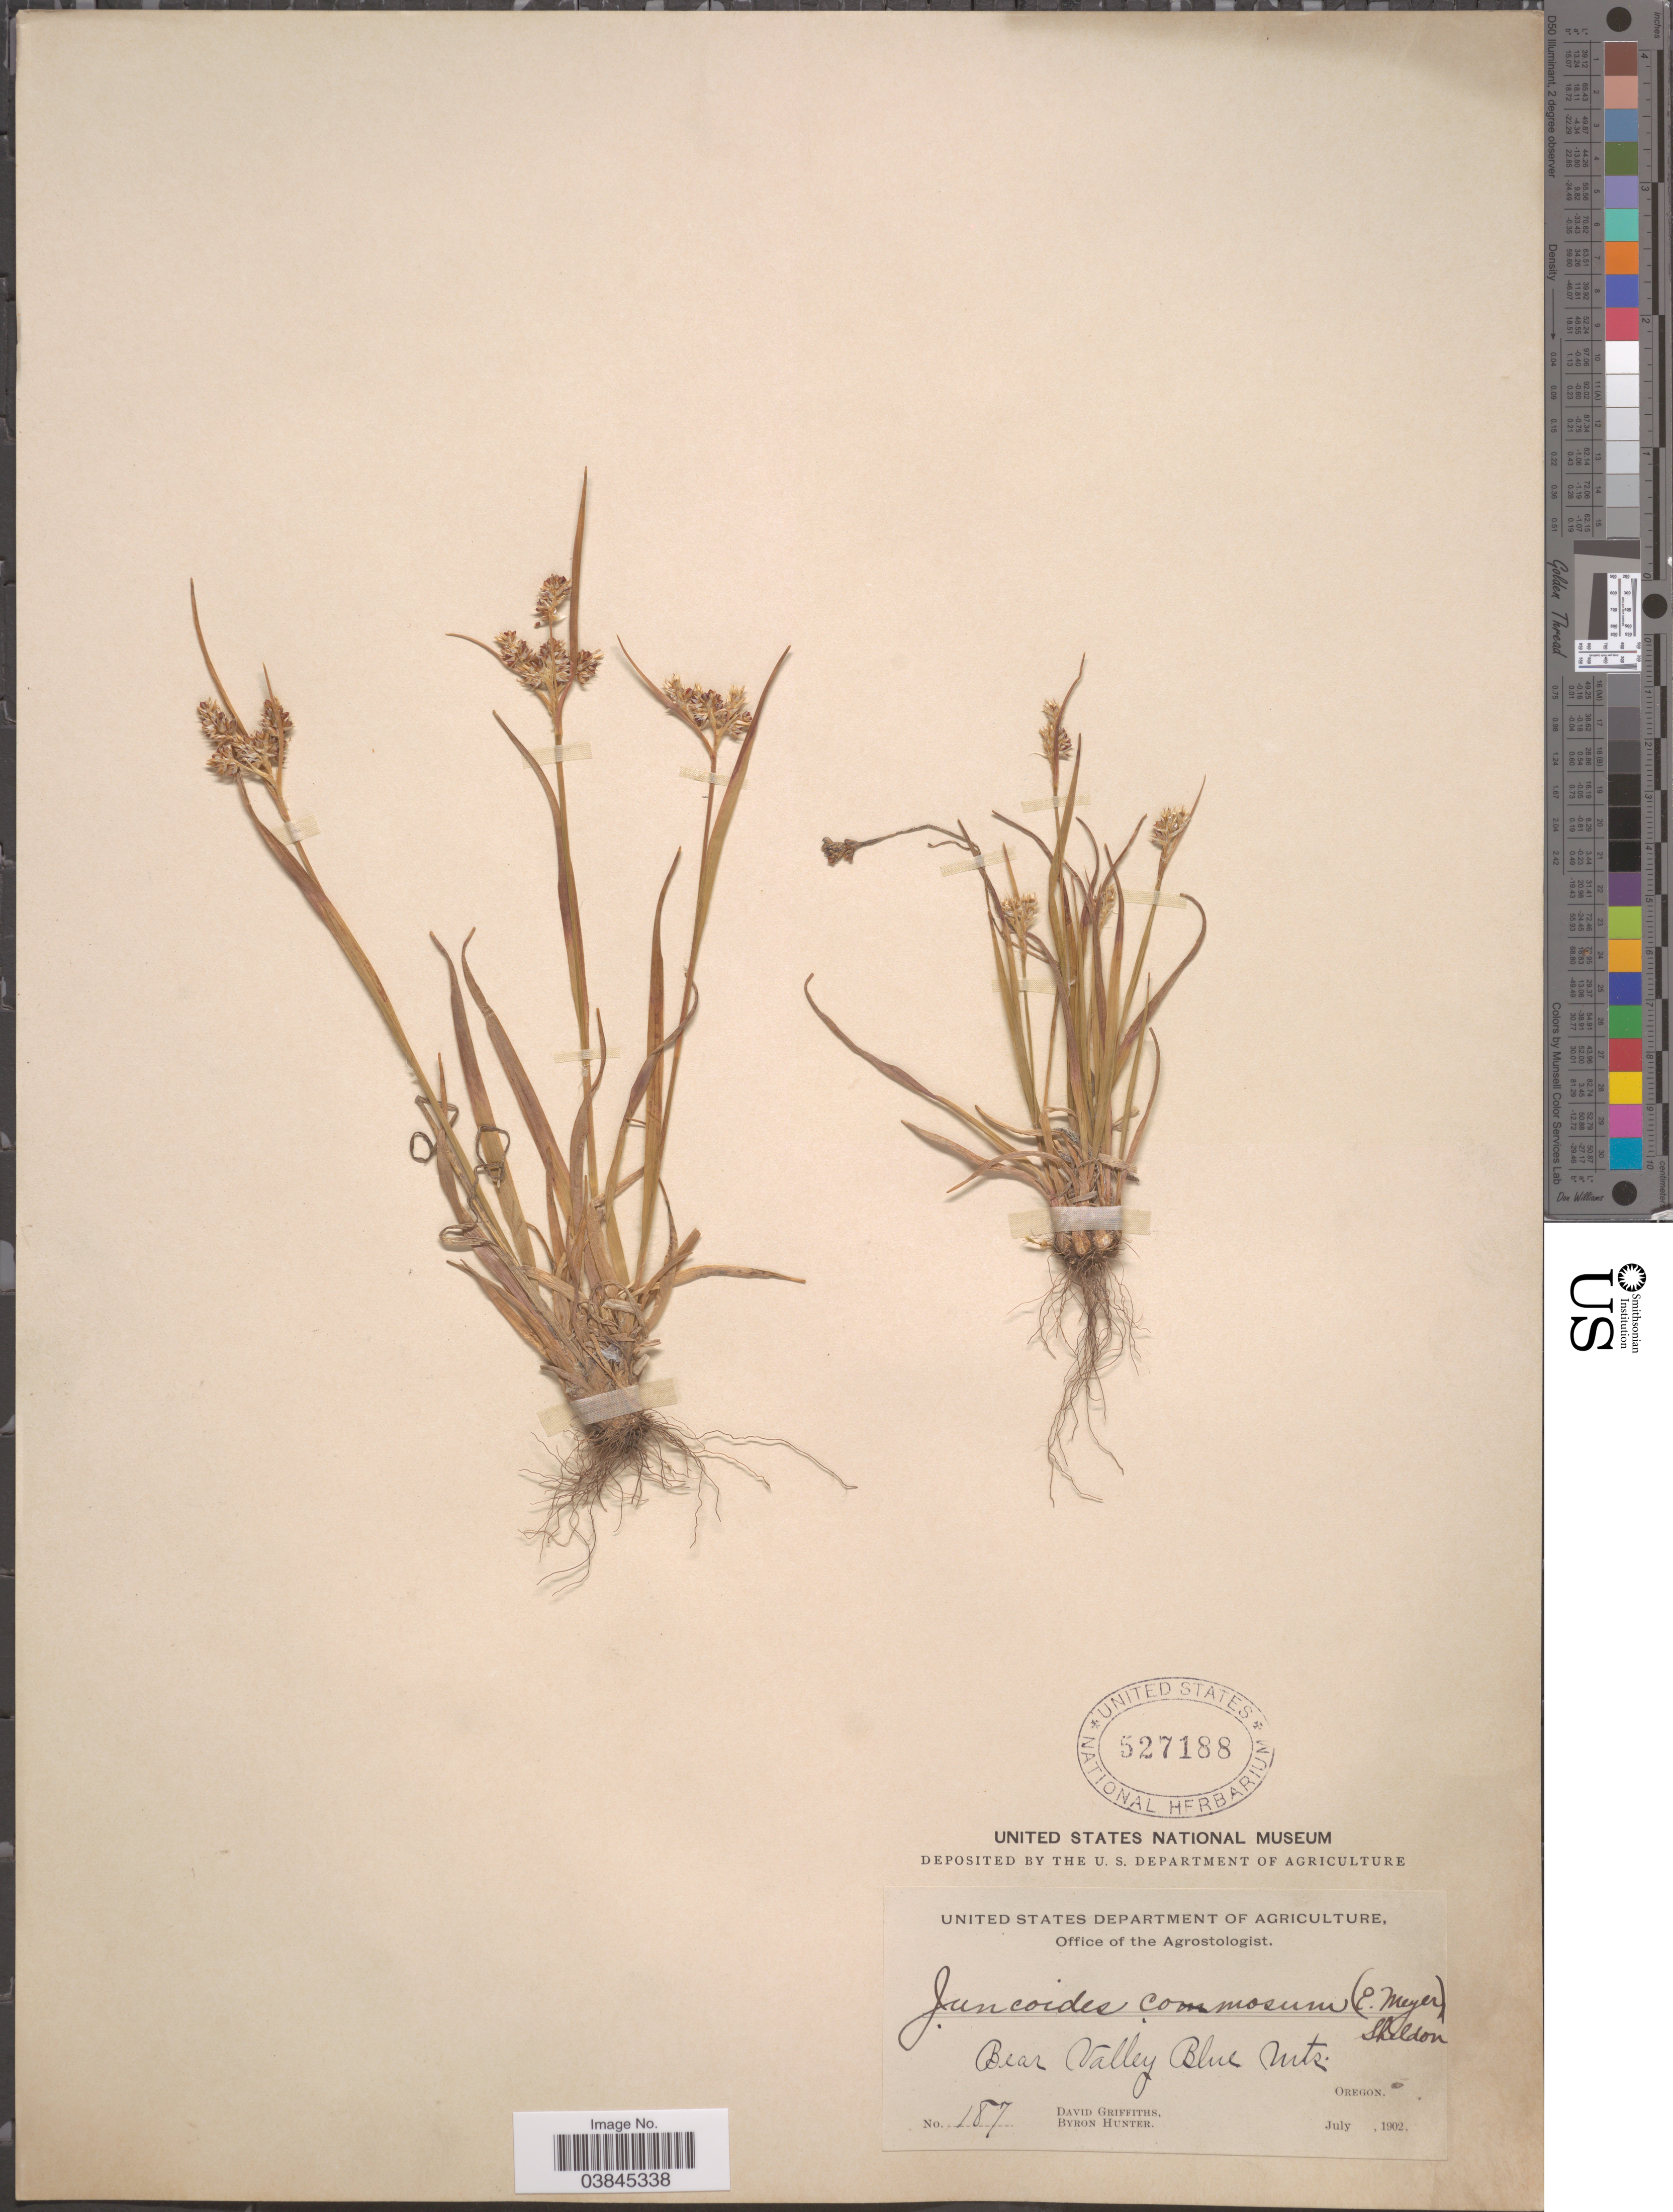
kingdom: Plantae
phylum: Tracheophyta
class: Liliopsida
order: Poales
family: Juncaceae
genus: Luzula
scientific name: Luzula campestris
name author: (L.) DC.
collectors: D. Griffiths & B. Hunter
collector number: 187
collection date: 1902-07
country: United States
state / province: Oregon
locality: Bear Valley. Blue Mts.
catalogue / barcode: US 527188